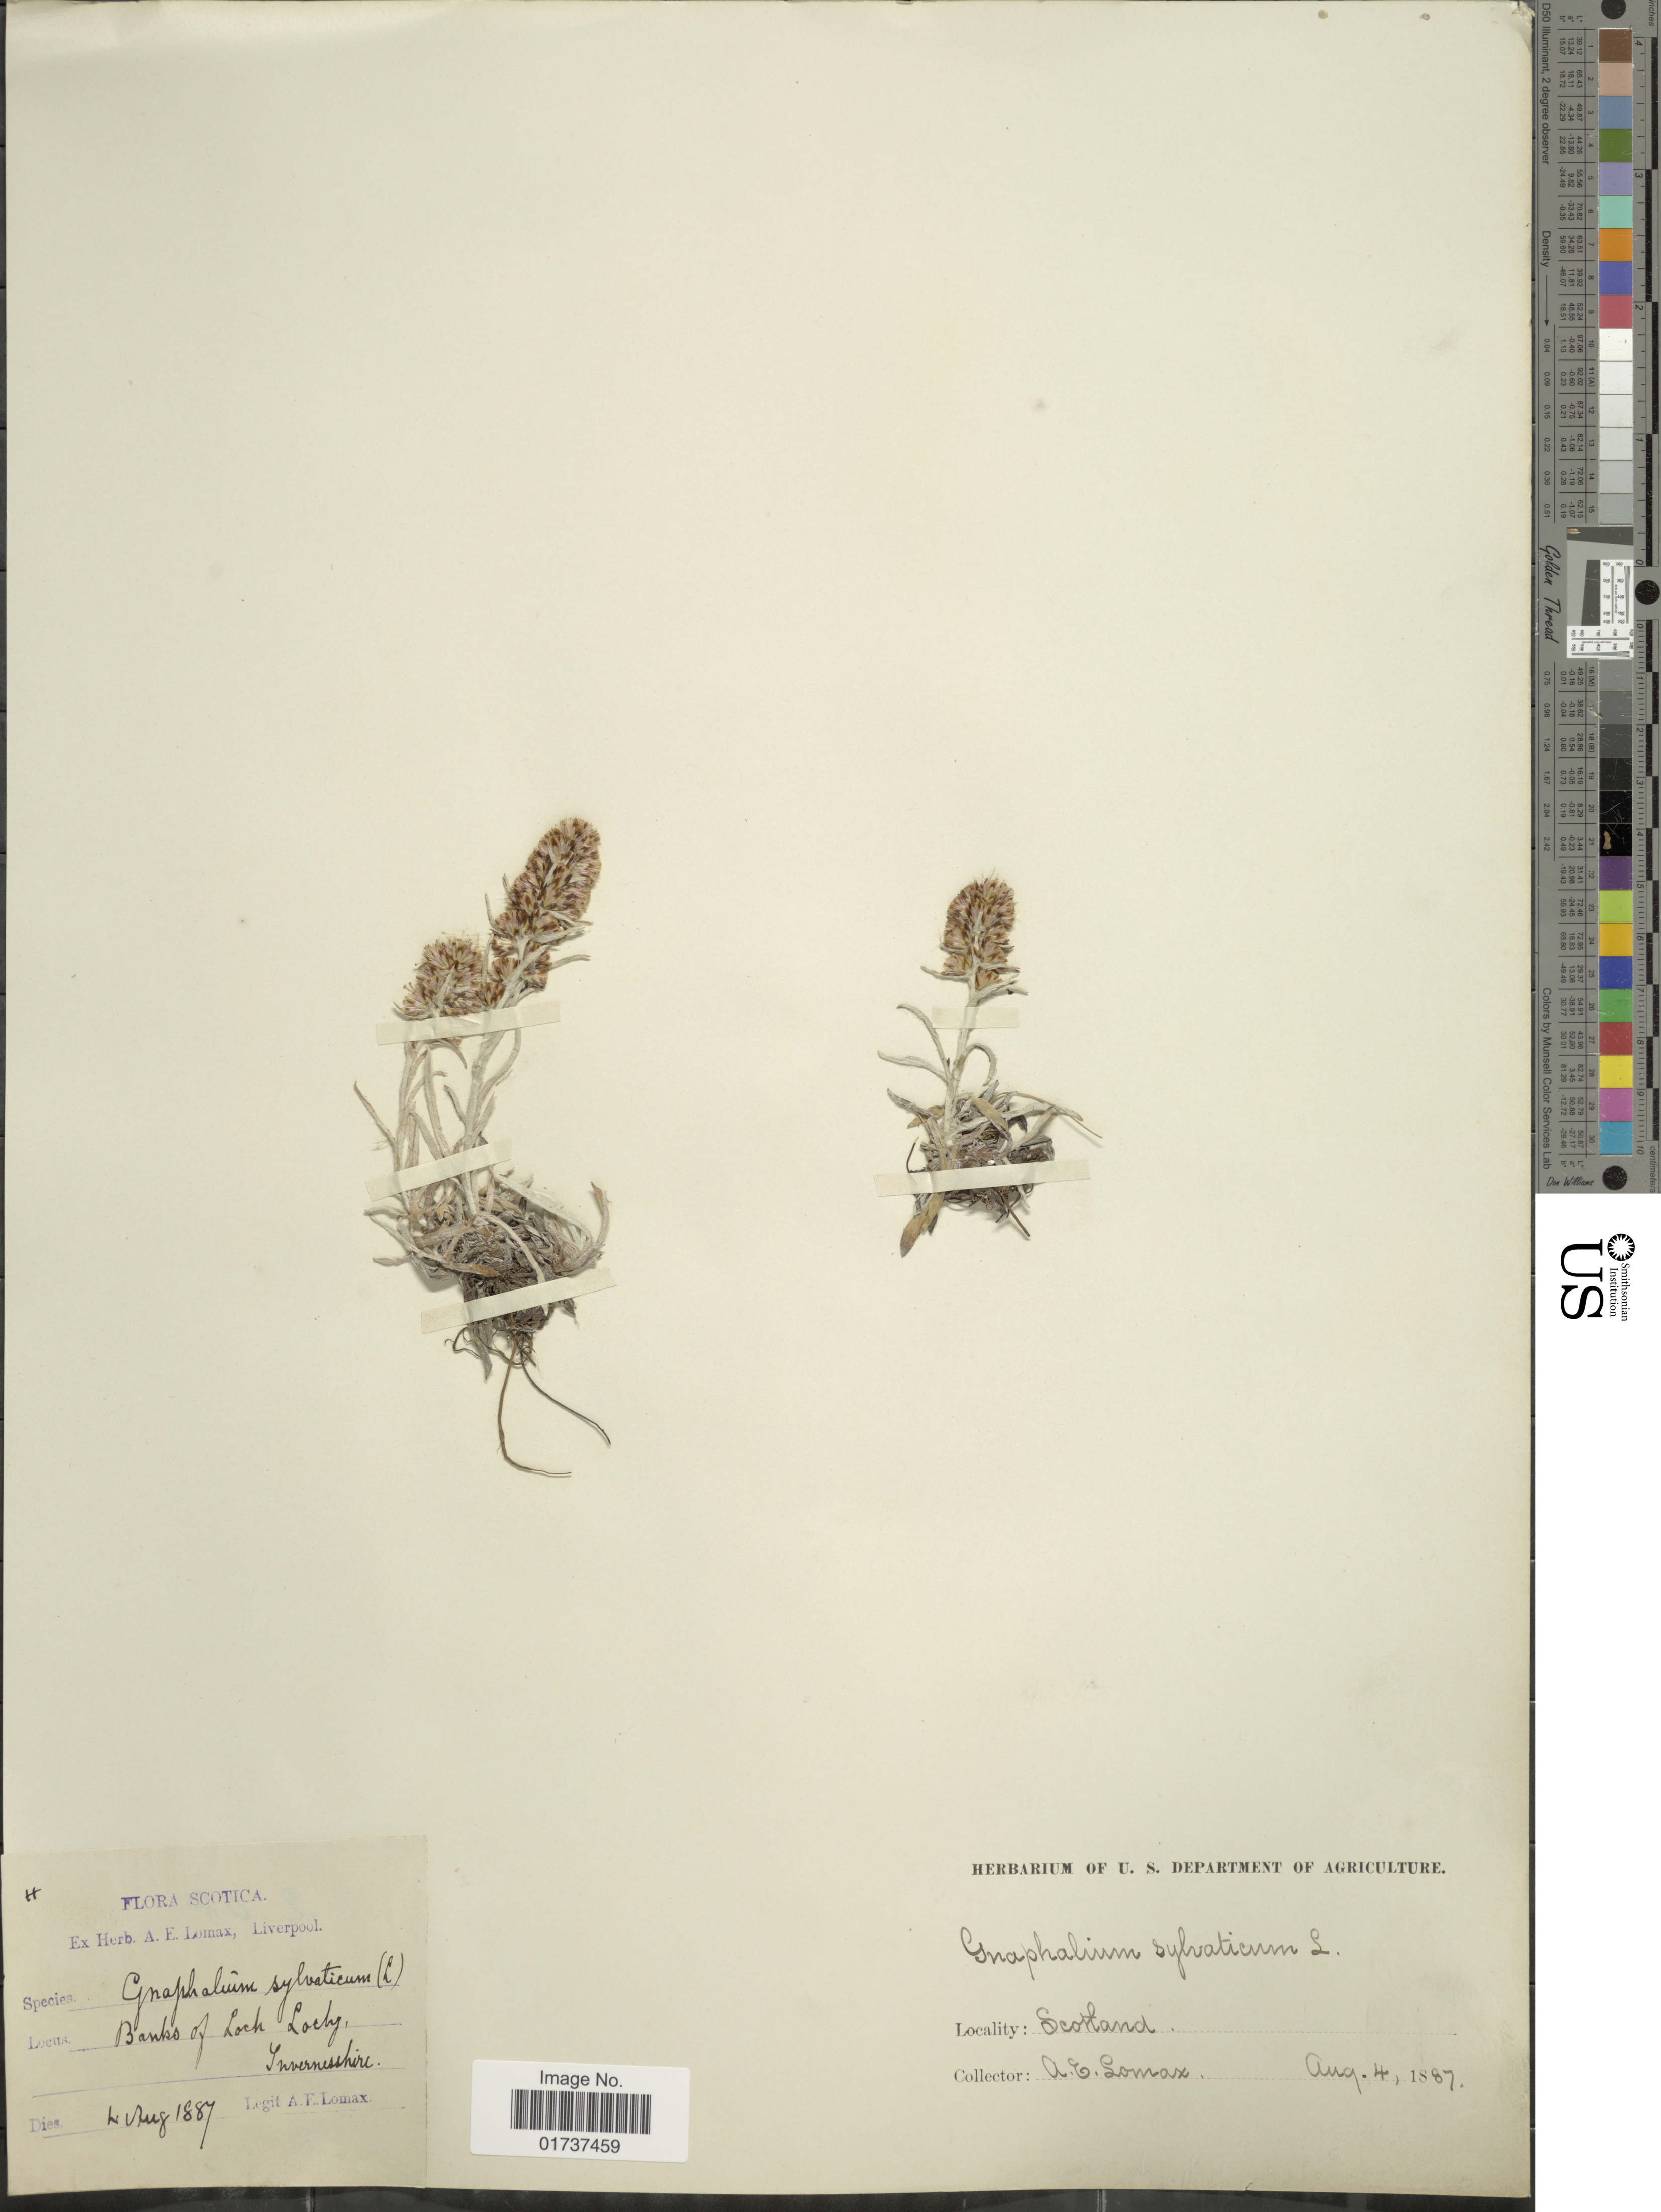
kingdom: Plantae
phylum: Tracheophyta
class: Magnoliopsida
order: Asterales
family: Asteraceae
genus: Gnaphalium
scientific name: Gnaphalium sylvaticum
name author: L.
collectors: A. Lomax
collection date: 1887-08-04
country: United Kingdom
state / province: Scotland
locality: Scotica, banks of Loch Lochy, Invernes-shire